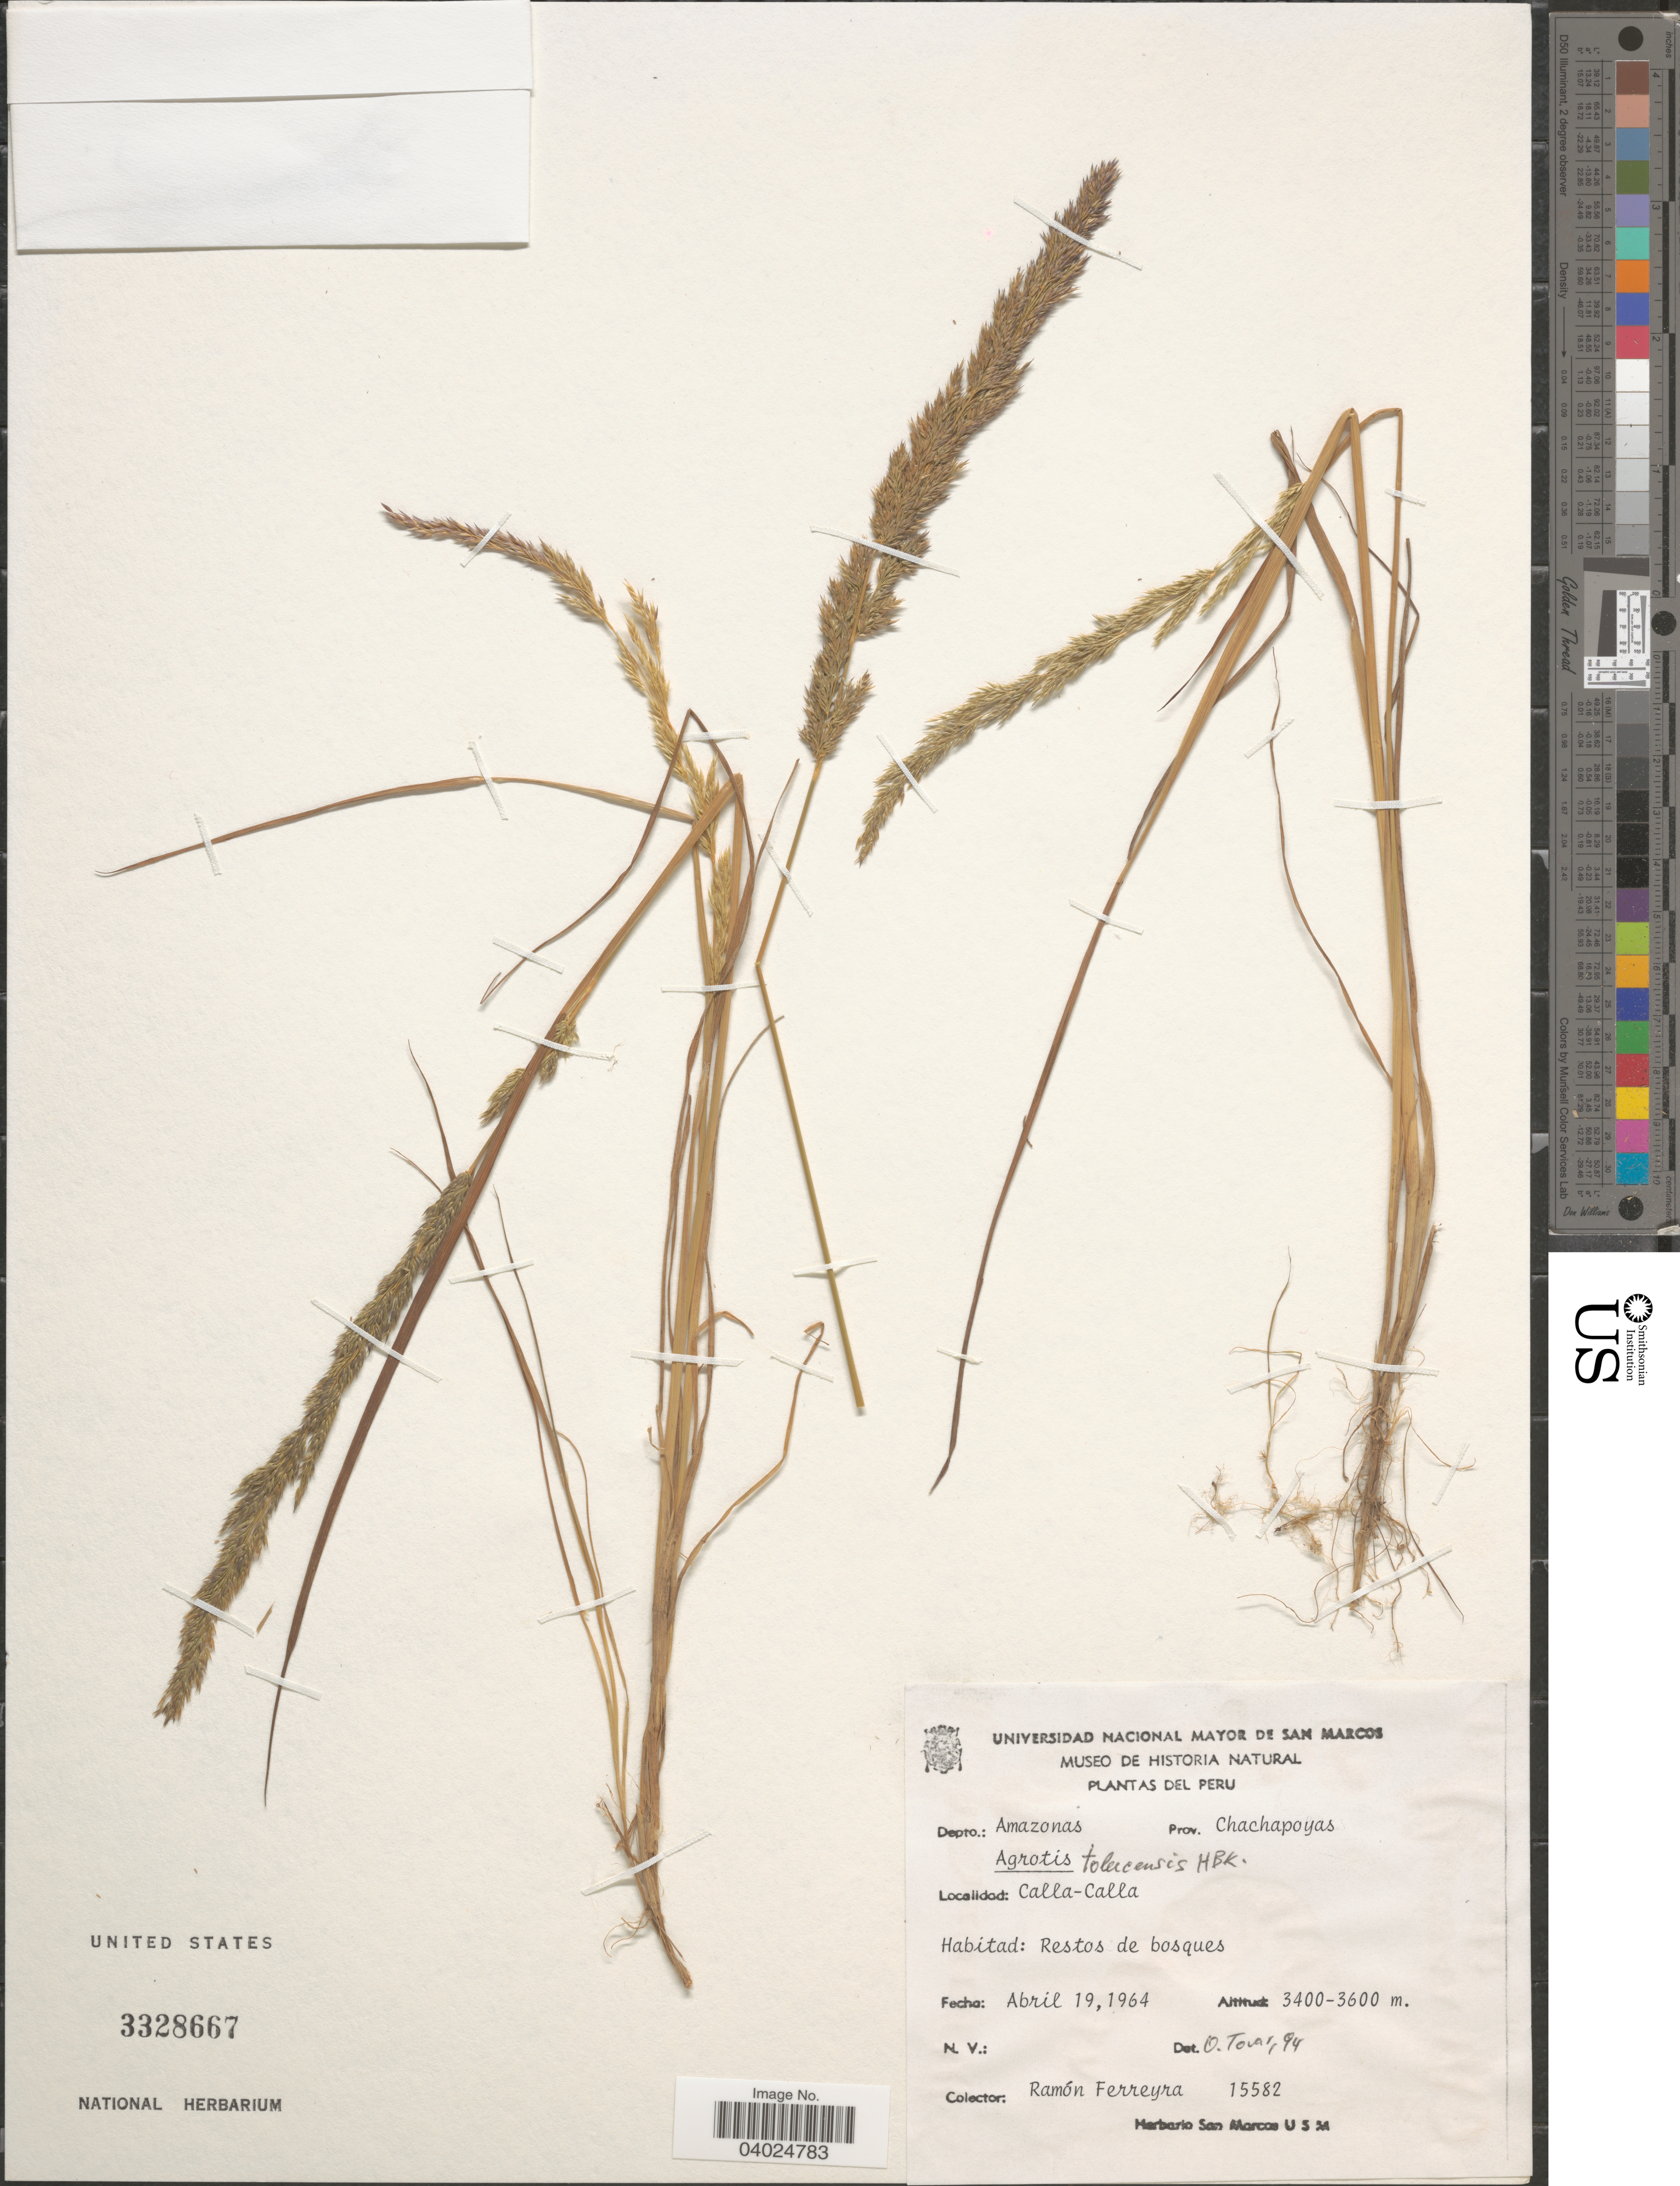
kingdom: Plantae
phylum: Tracheophyta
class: Liliopsida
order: Poales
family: Poaceae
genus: Agrostis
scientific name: Agrostis tolucensis Kunth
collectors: R. A. Ferreyra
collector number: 15582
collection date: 1964-04-19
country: Peru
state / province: Amazonas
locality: Depto.: Amazonas. Prov. Chachapoyas. Calla-Calla.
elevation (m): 3400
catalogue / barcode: US 3328667